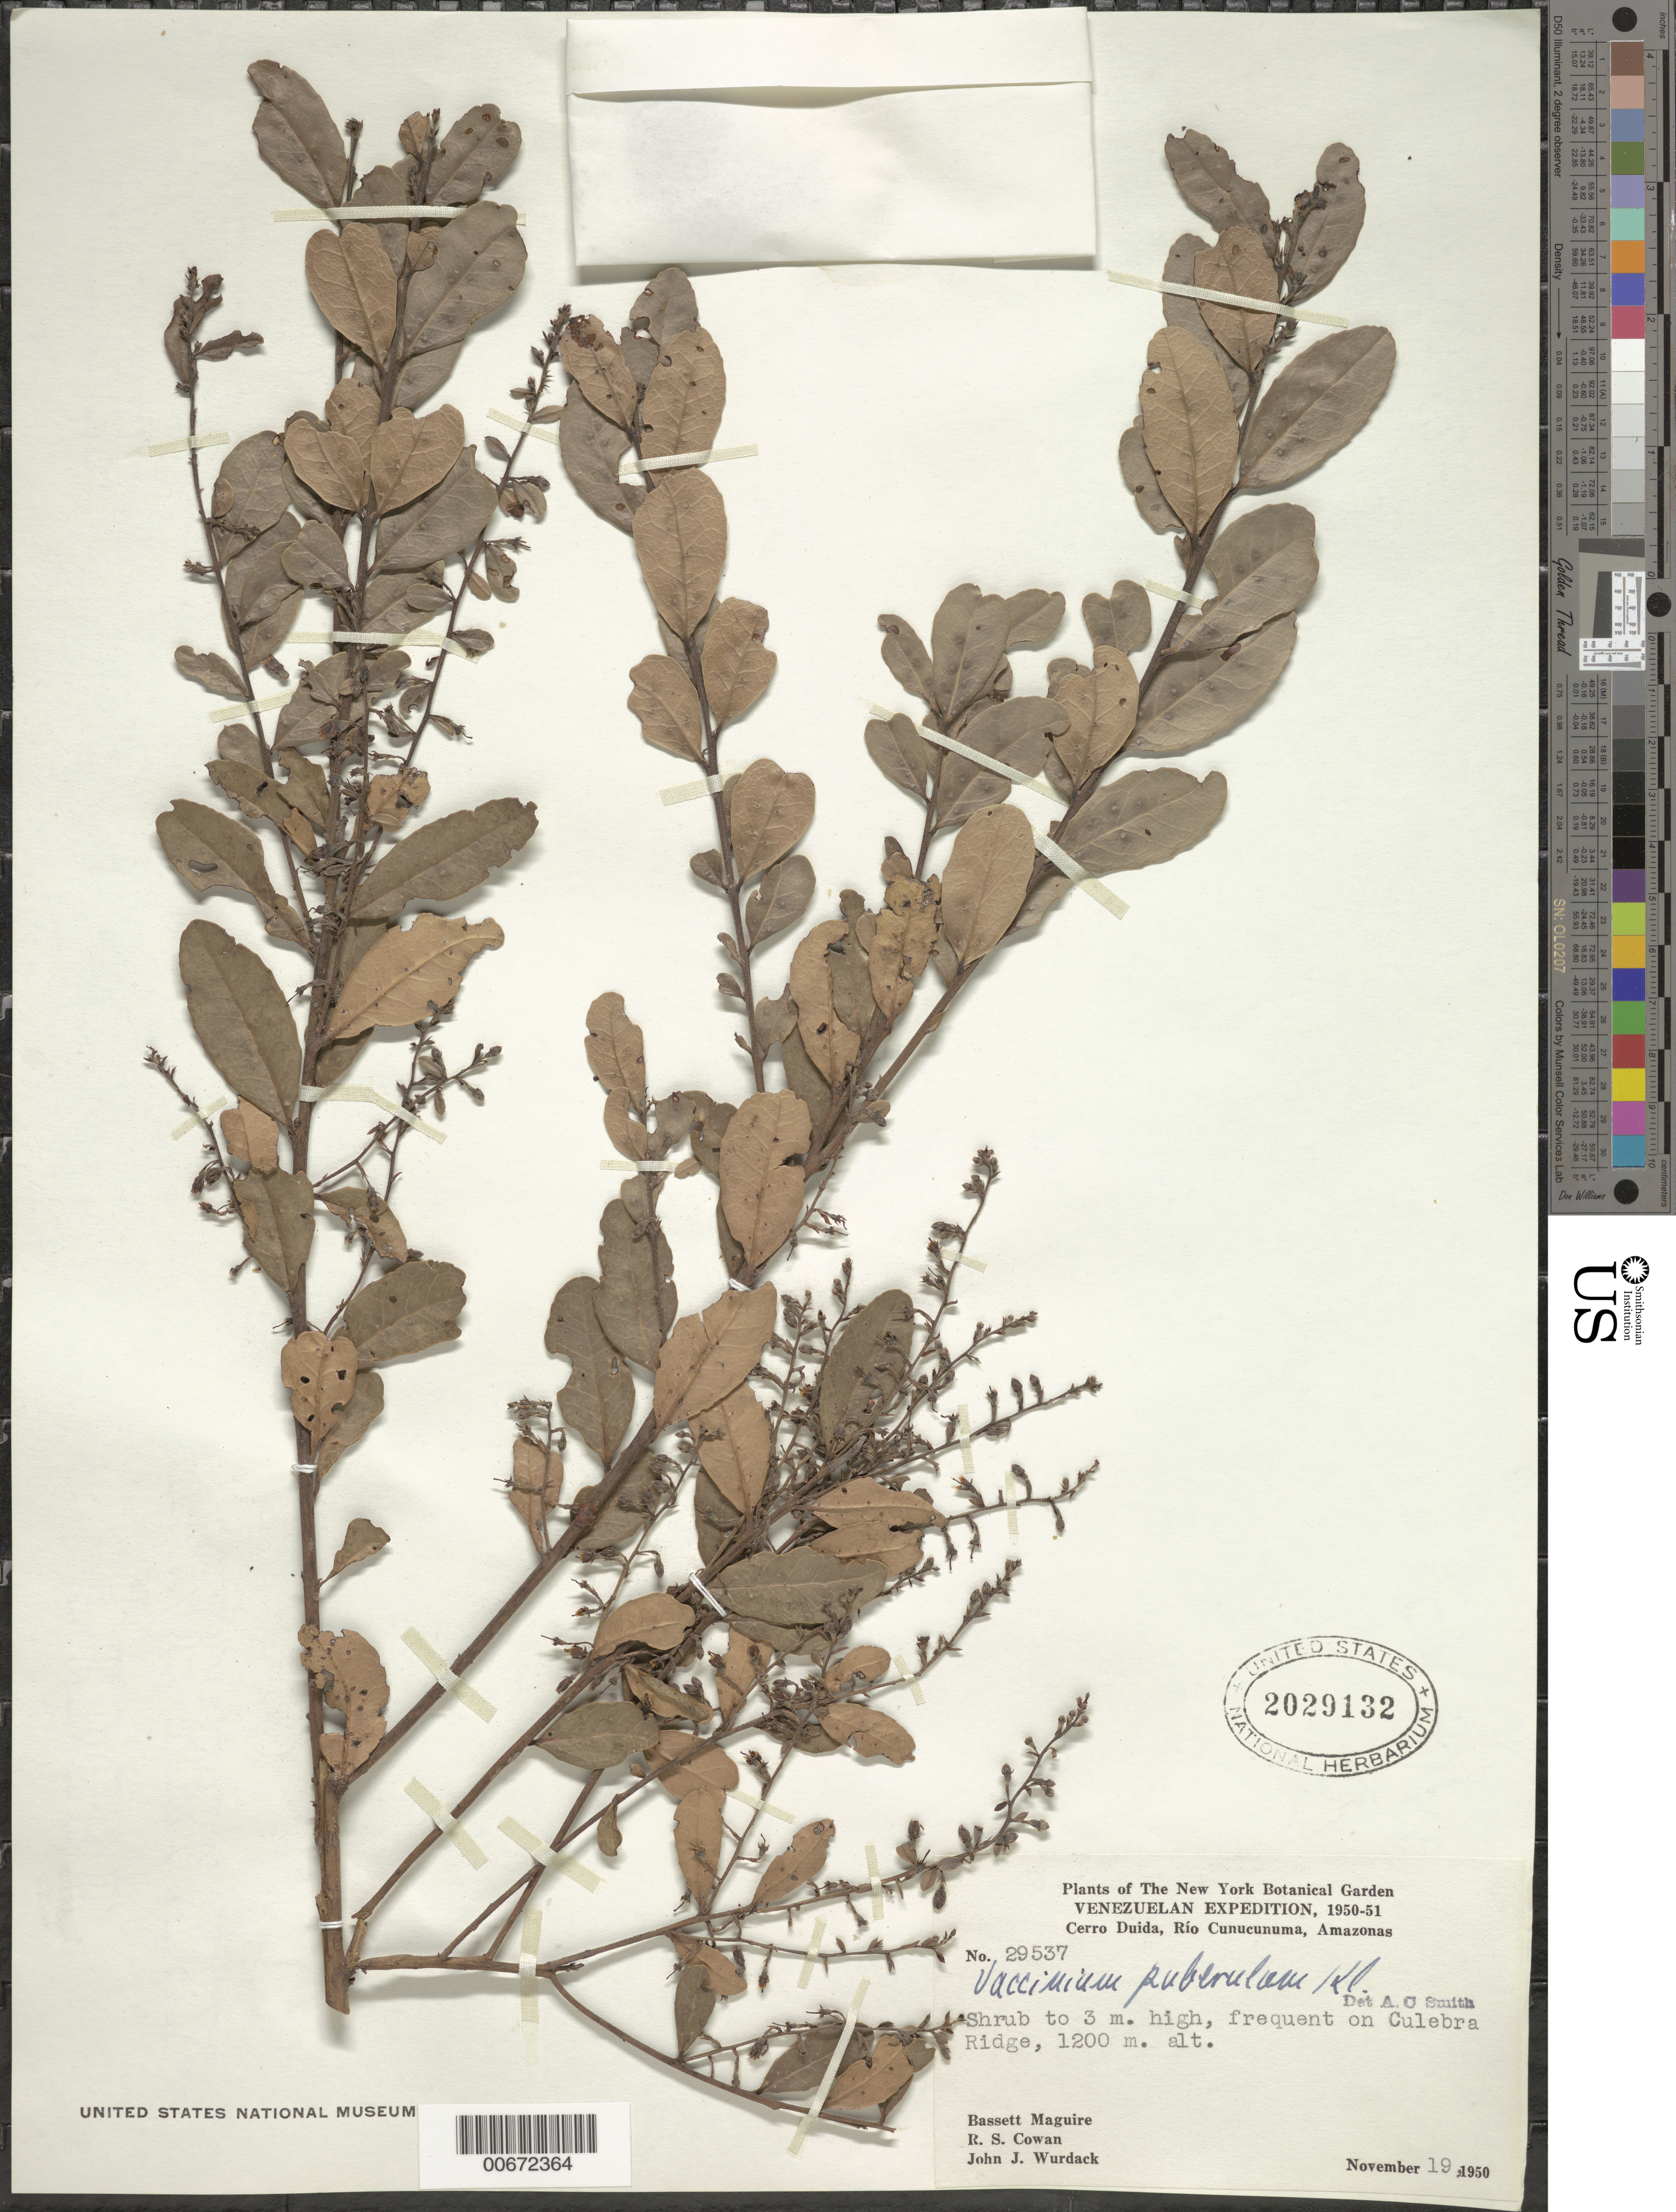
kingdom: Plantae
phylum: Tracheophyta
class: Magnoliopsida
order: Ericales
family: Ericaceae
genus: Vaccinium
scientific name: Vaccinium puberulum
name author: Klotzsch ex Meisn.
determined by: Smith, A. C.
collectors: B. Maguire, R. S. Cowan & J. J. Wurdack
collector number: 29537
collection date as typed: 19-Nov-50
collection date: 1950-11-19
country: Venezuela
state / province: Amazonas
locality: Cerro Duida, Río Cunucunuma, Culebra Ridge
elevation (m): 1200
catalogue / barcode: US 2029132